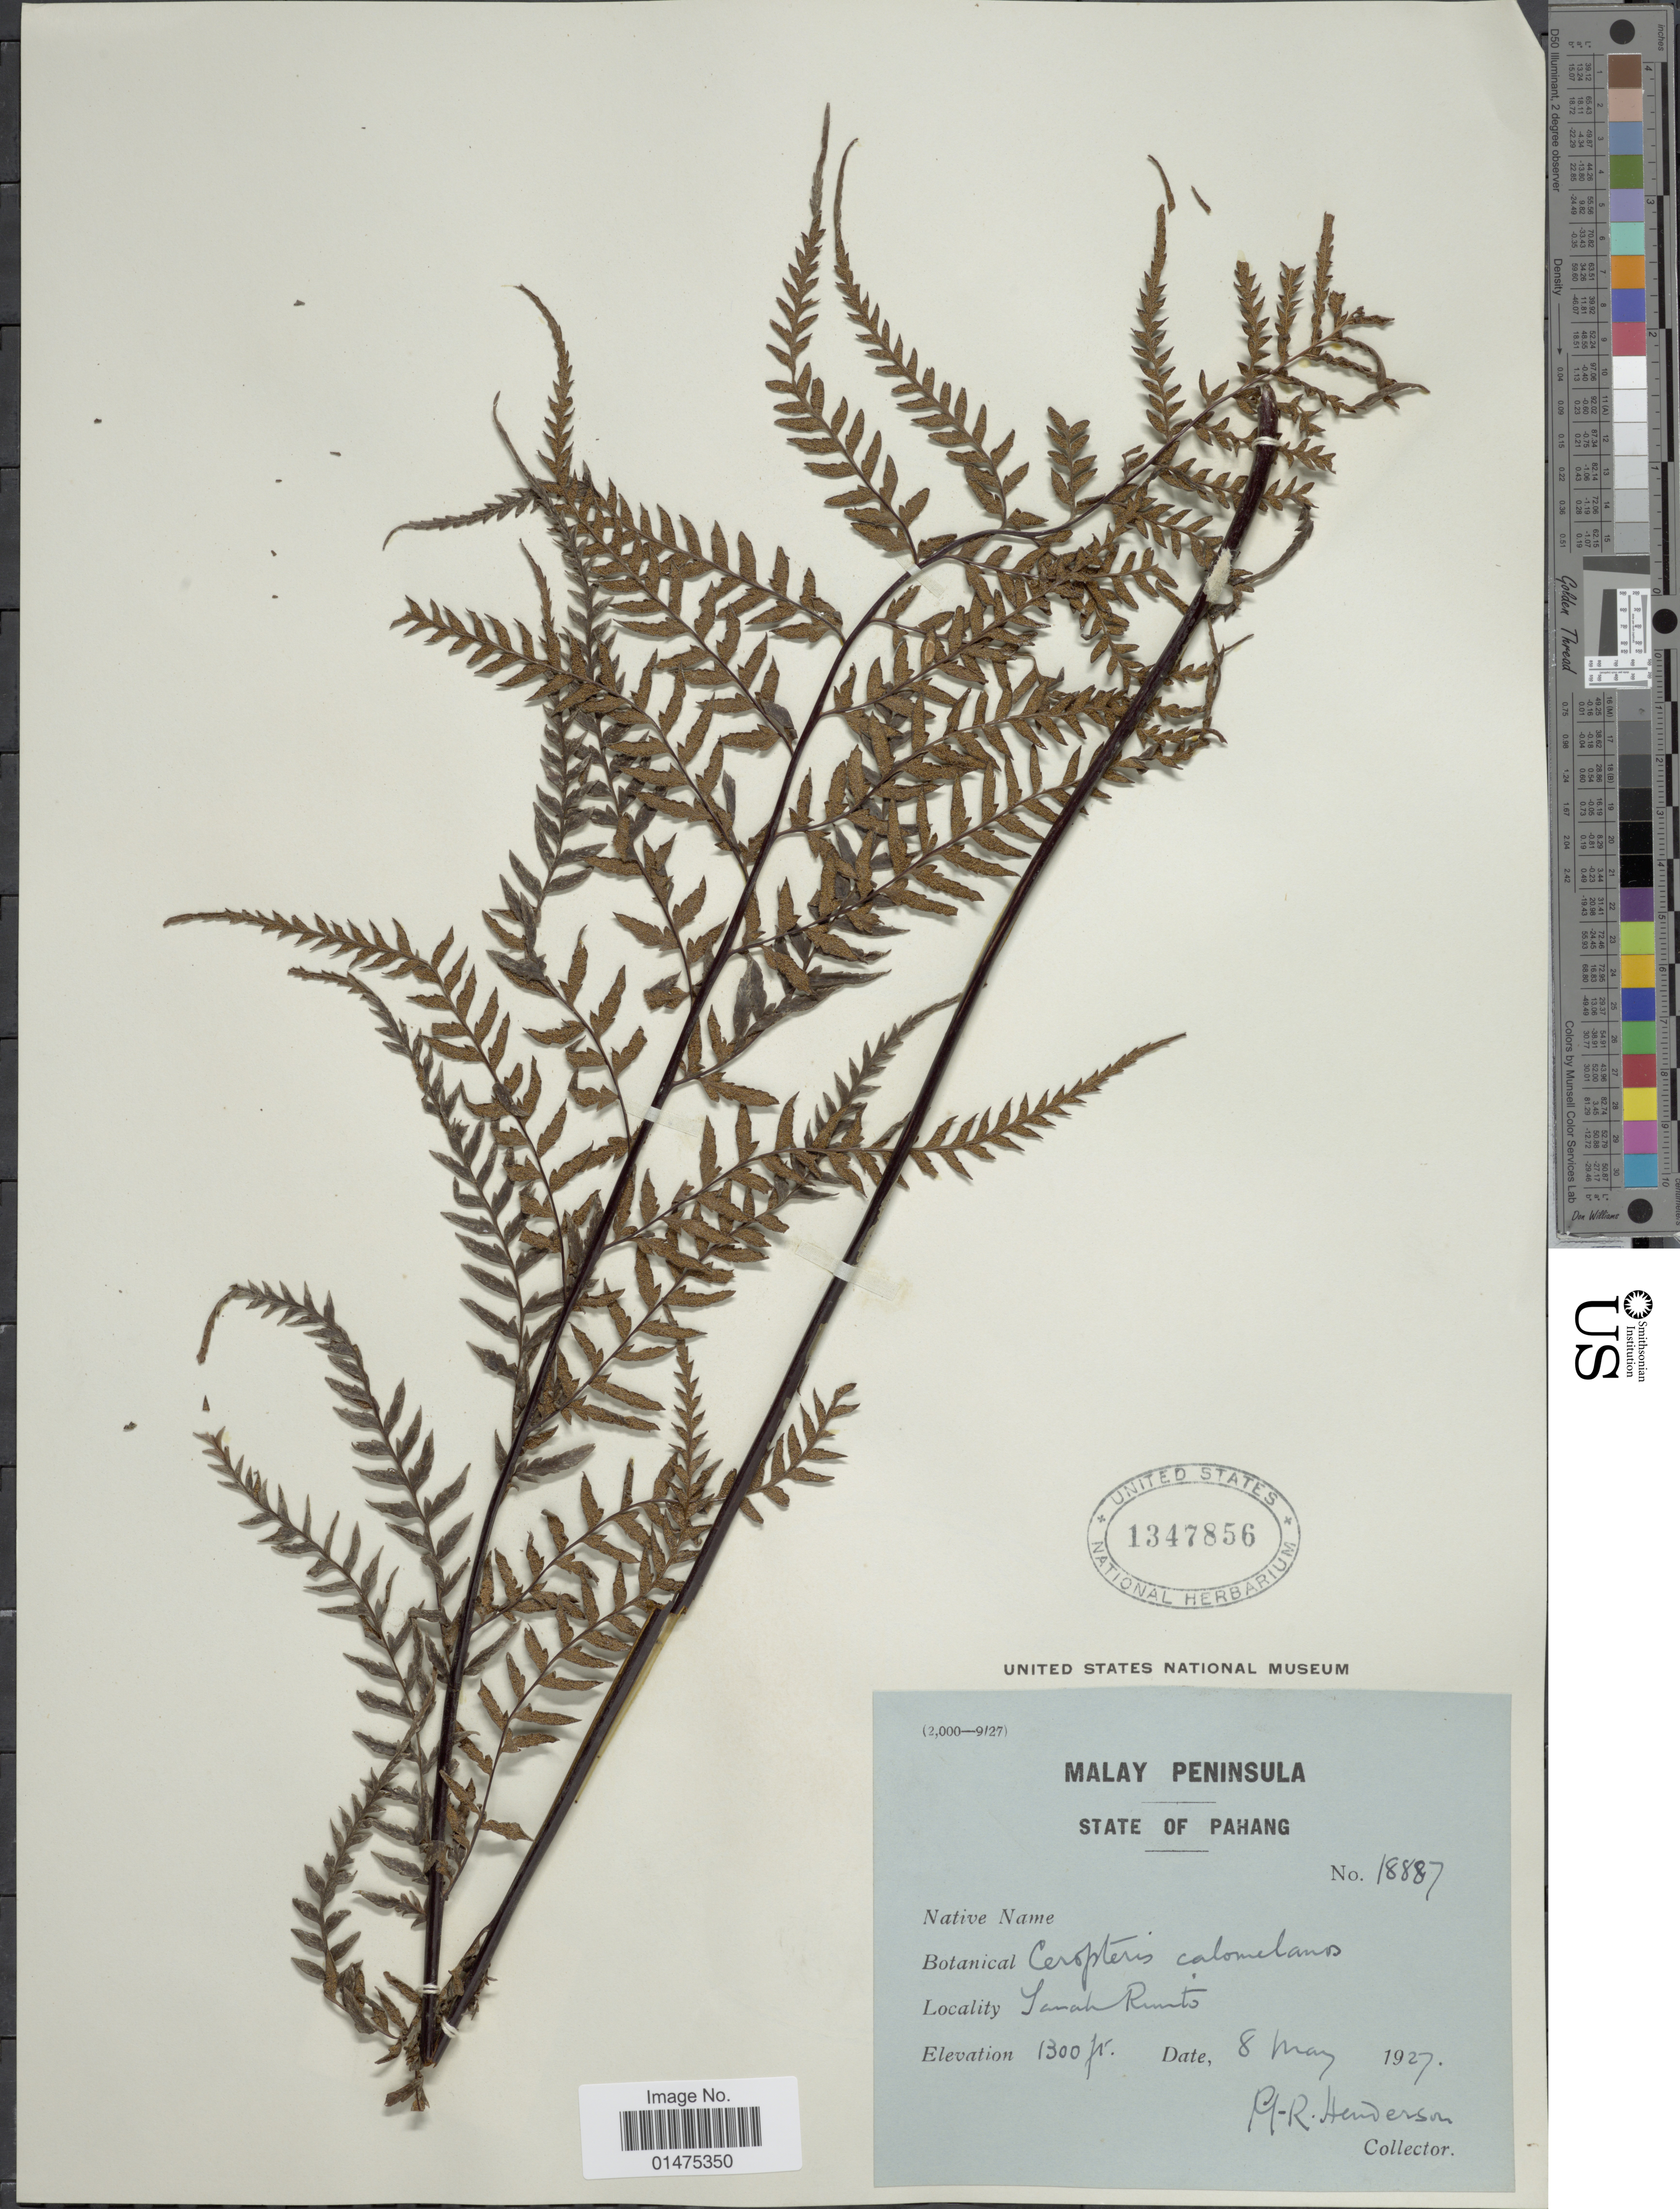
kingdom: Plantae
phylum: Tracheophyta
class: Polypodiopsida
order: Polypodiales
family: Pteridaceae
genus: Pityrogramma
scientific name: Pityrogramma calomelanos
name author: (L.) Link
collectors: M. Henderson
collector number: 1887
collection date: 1927-05-08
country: Malaysia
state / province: Pahang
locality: Saeah Runto [interpreted]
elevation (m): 396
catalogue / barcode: US 1347856